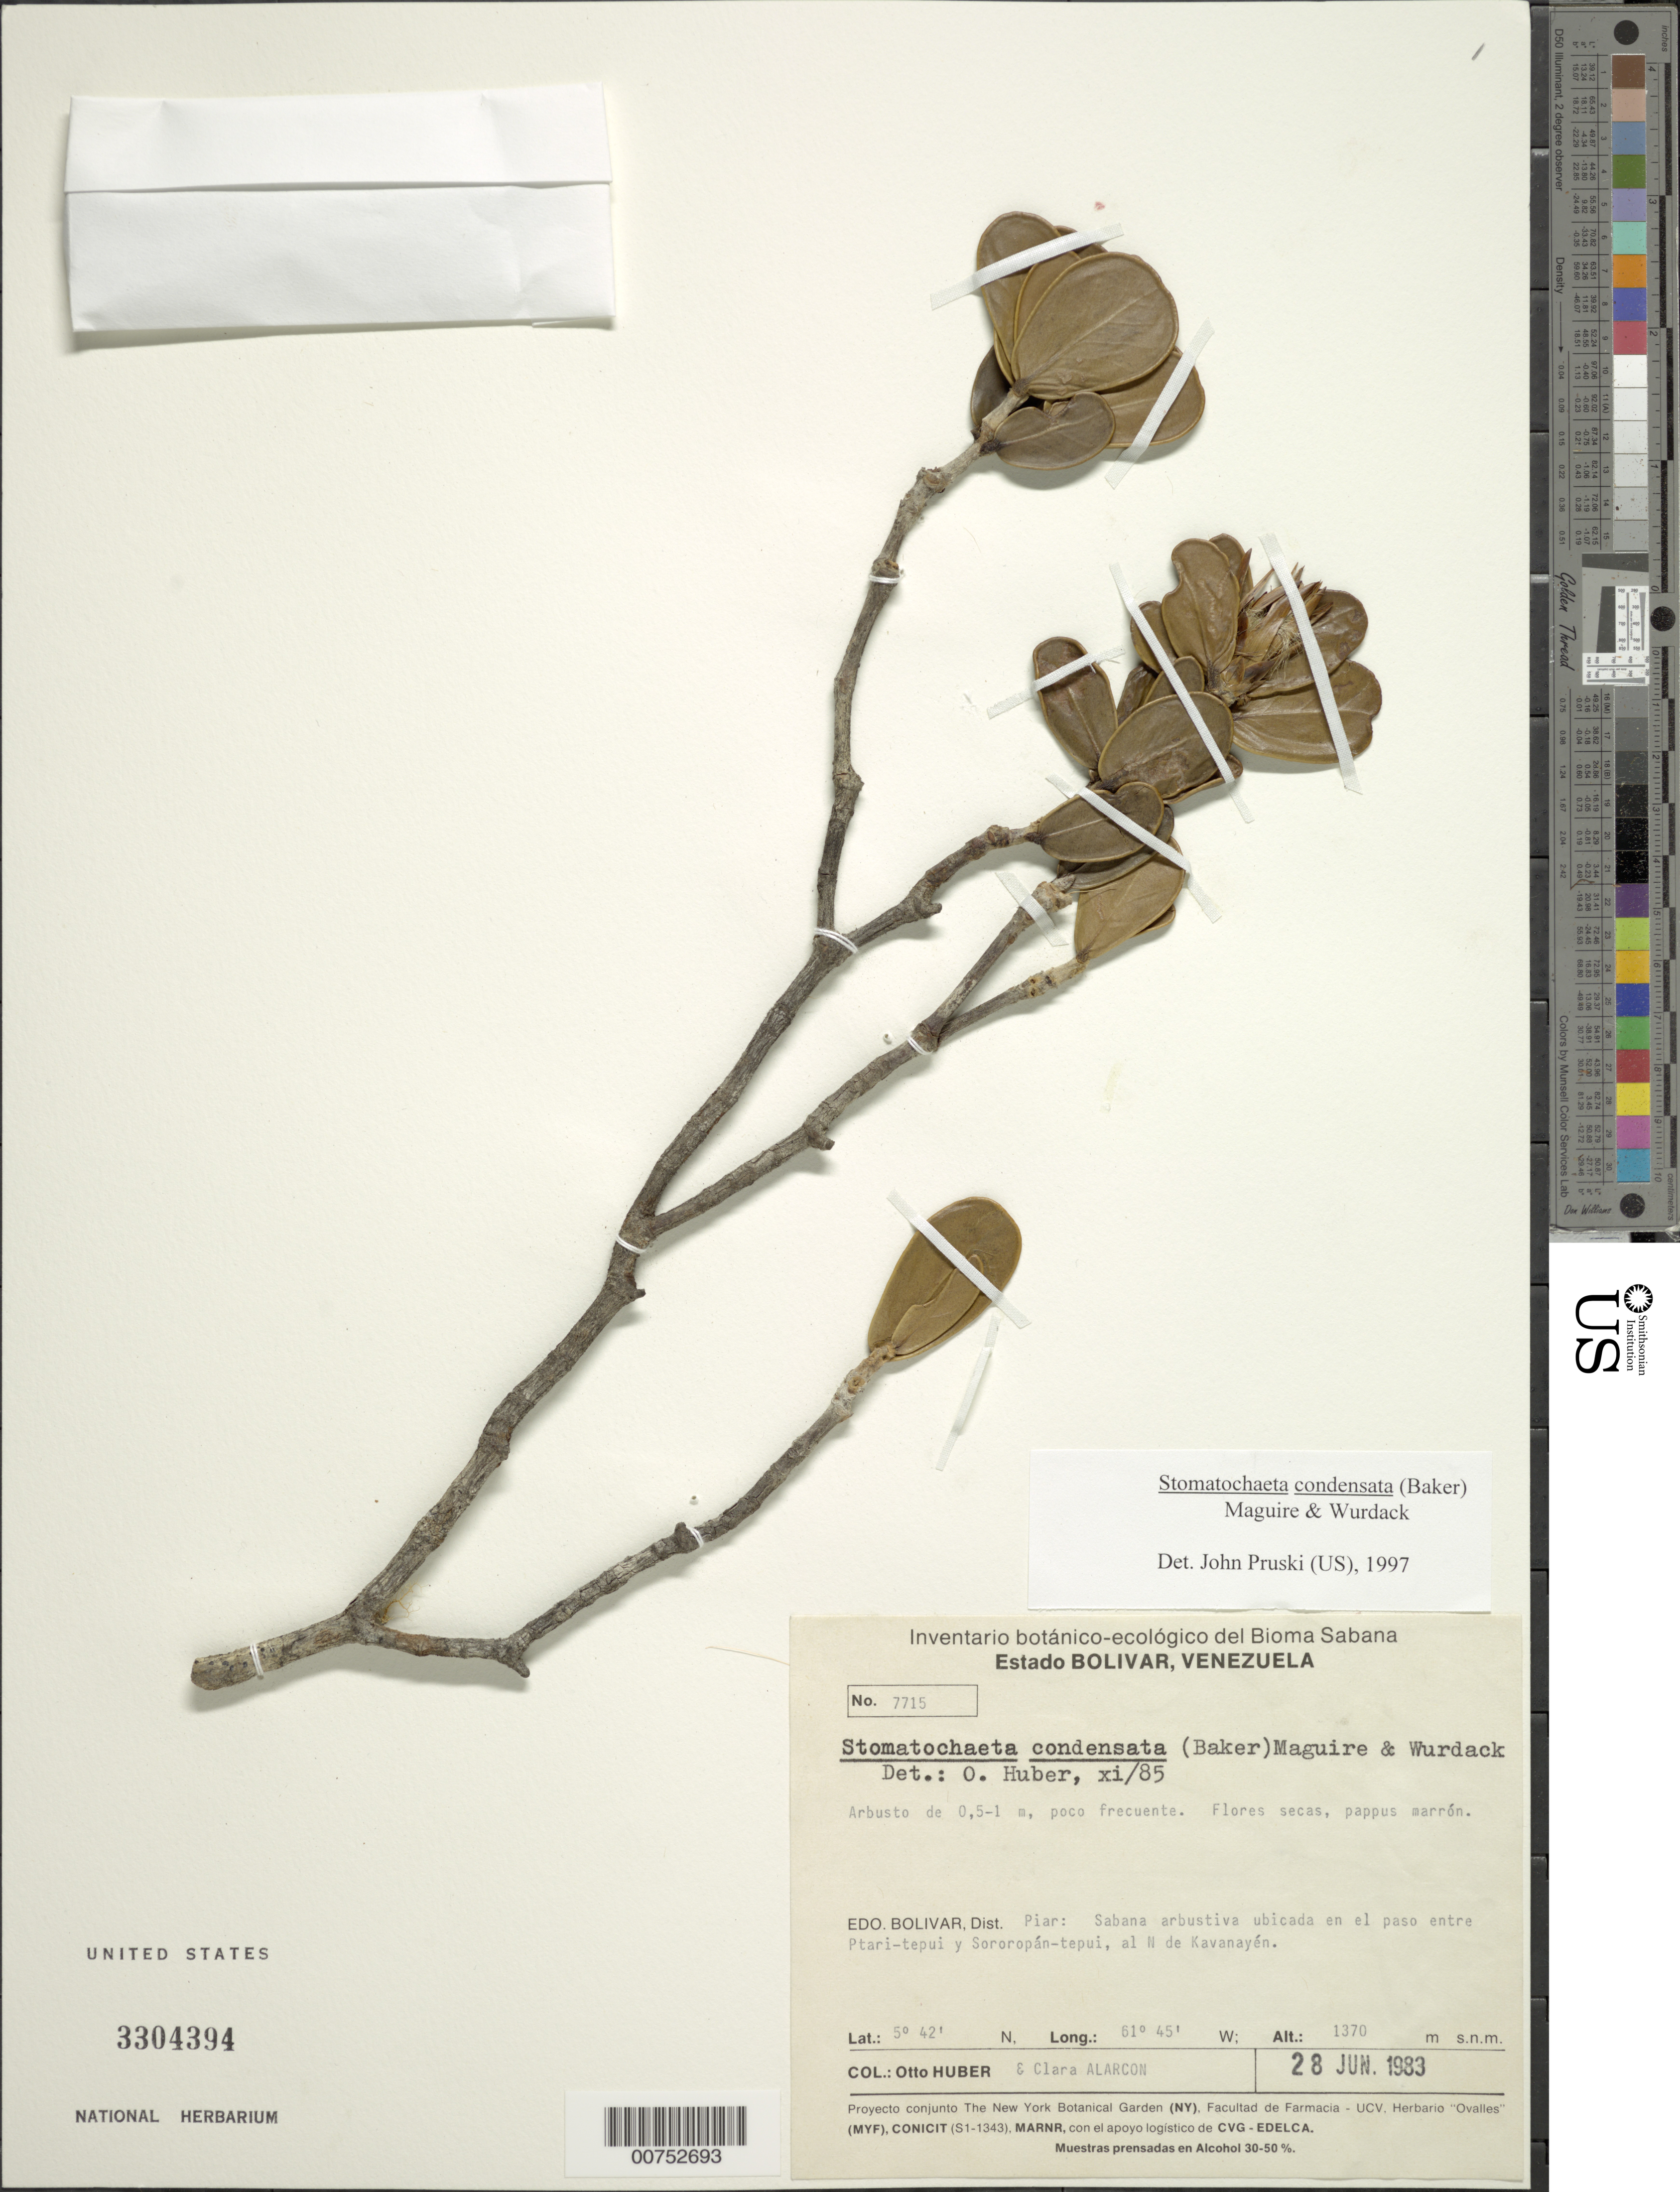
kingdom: Plantae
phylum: Tracheophyta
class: Magnoliopsida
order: Asterales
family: Asteraceae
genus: Stomatochaeta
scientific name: Stomatochaeta condensata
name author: (Baker) Maguire & Wurdack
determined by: Pruski, J. F.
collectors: O. Huber & C. Alarcon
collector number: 7715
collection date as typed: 28-Jun-83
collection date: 1983-06-28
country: Venezuela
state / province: Bolívar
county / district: Piar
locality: Ptari-tepuí to Sororopán-tepuí, N de Kavanayén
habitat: Sabana arbustiva.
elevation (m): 1370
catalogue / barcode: US 3304394